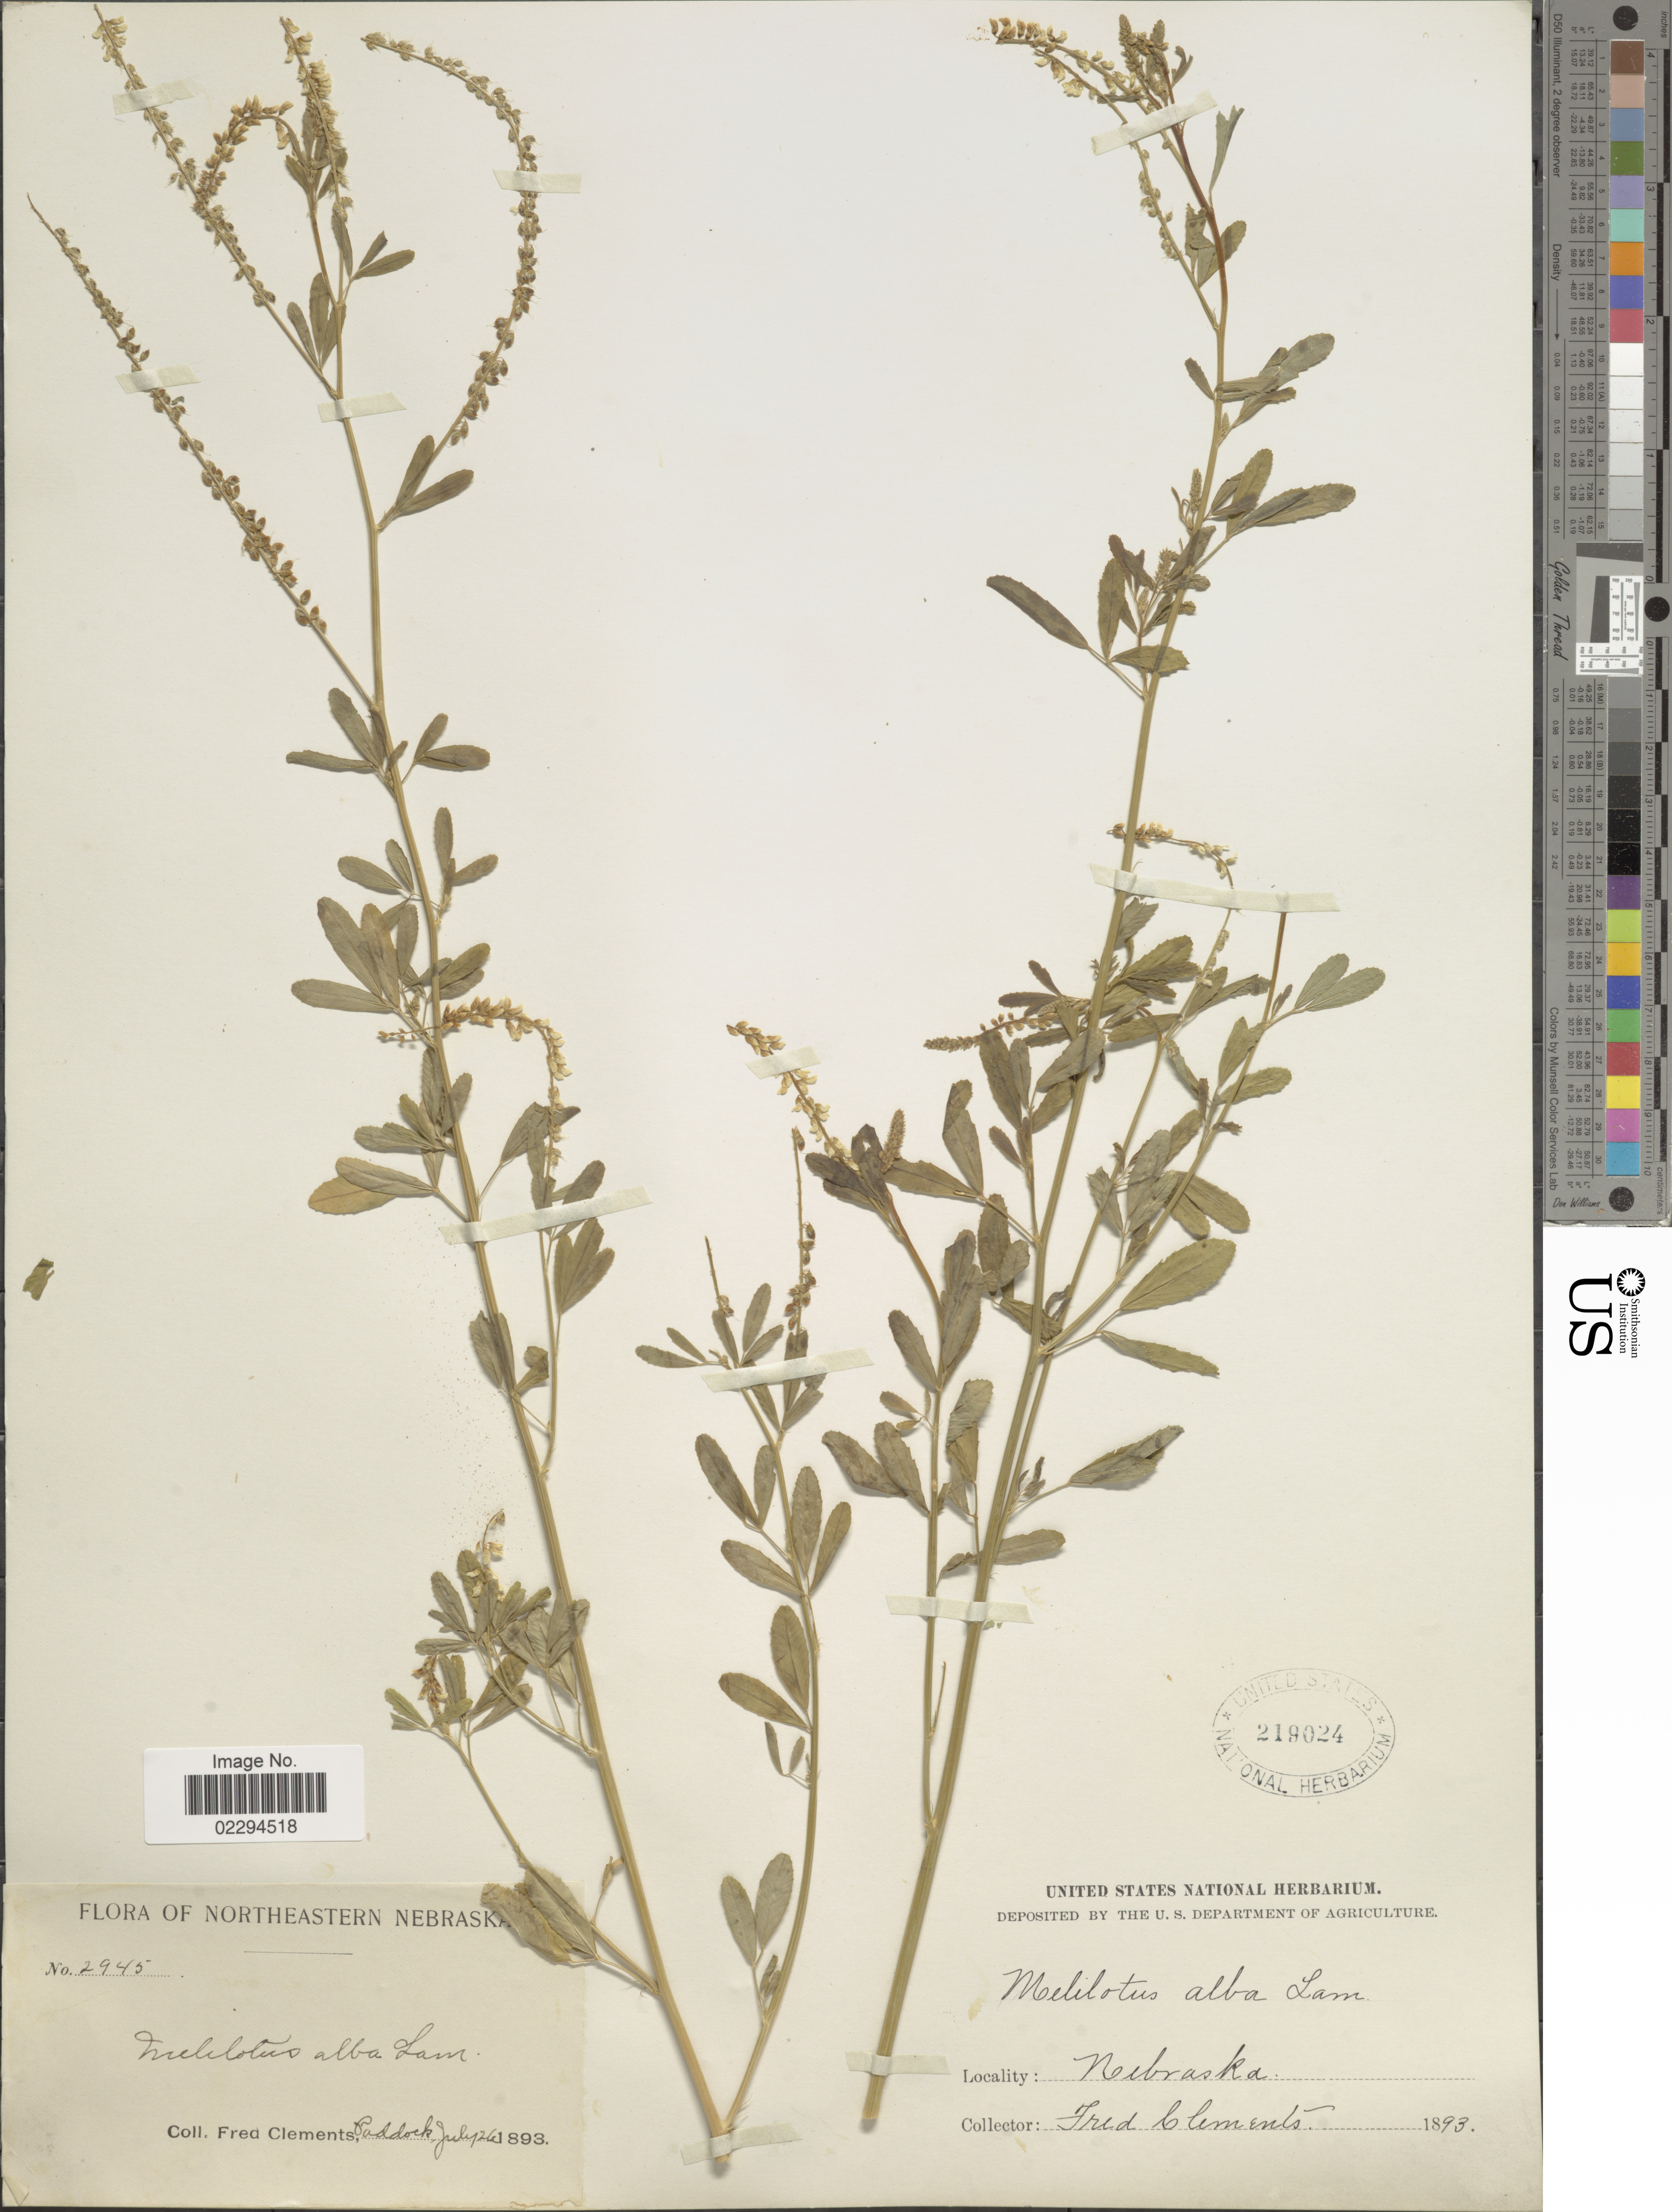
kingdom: Plantae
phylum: Tracheophyta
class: Magnoliopsida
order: Fabales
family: Fabaceae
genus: Melilotus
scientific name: Melilotus albus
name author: Medik.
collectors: F. E. Clements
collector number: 2945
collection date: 1893-07-26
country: United States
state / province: Nebraska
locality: Northeastern Nebraska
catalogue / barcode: US 219024